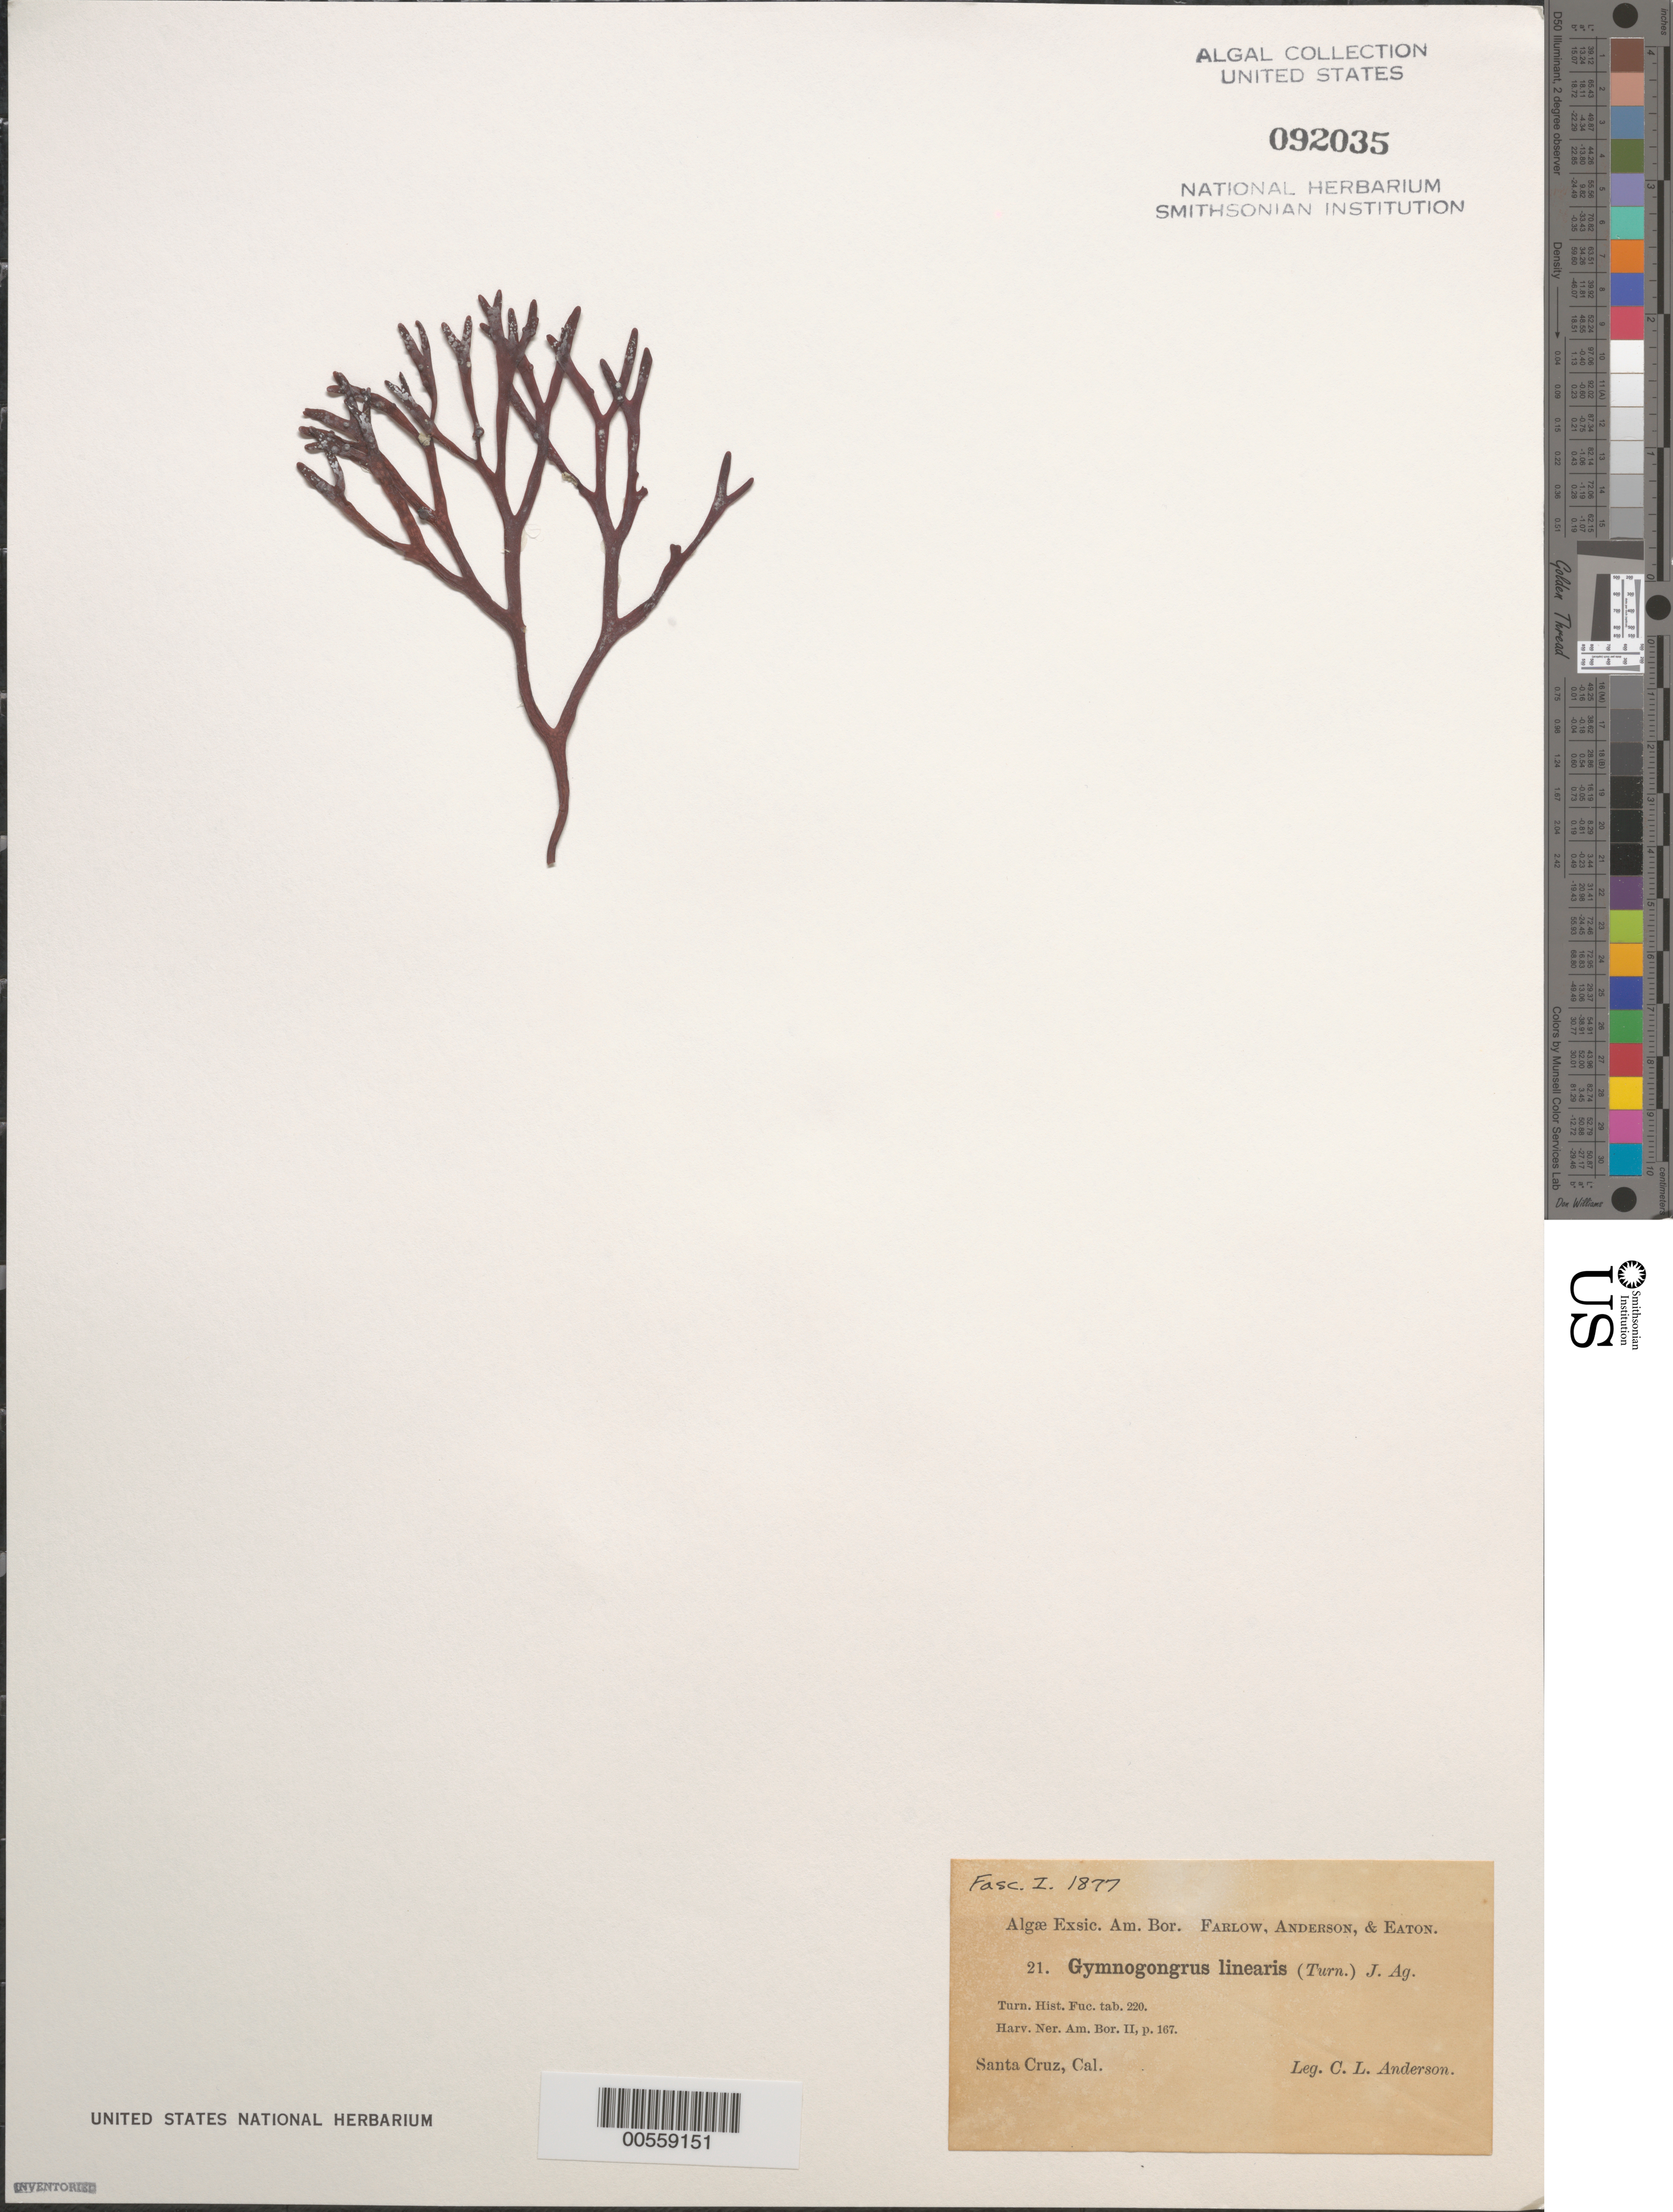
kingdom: Plantae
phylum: Rhodophyta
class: Florideophyceae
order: Gigartinales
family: Phyllophoraceae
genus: Ahnfeltiopsis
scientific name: Ahnfeltiopsis linearis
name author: (C. Agardh) P.C. Silva & DeCew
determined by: Algae name updating Project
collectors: C. L. Anderson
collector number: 21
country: United States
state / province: California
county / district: Santa Cruz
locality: Santa Cruz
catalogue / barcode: US 92035